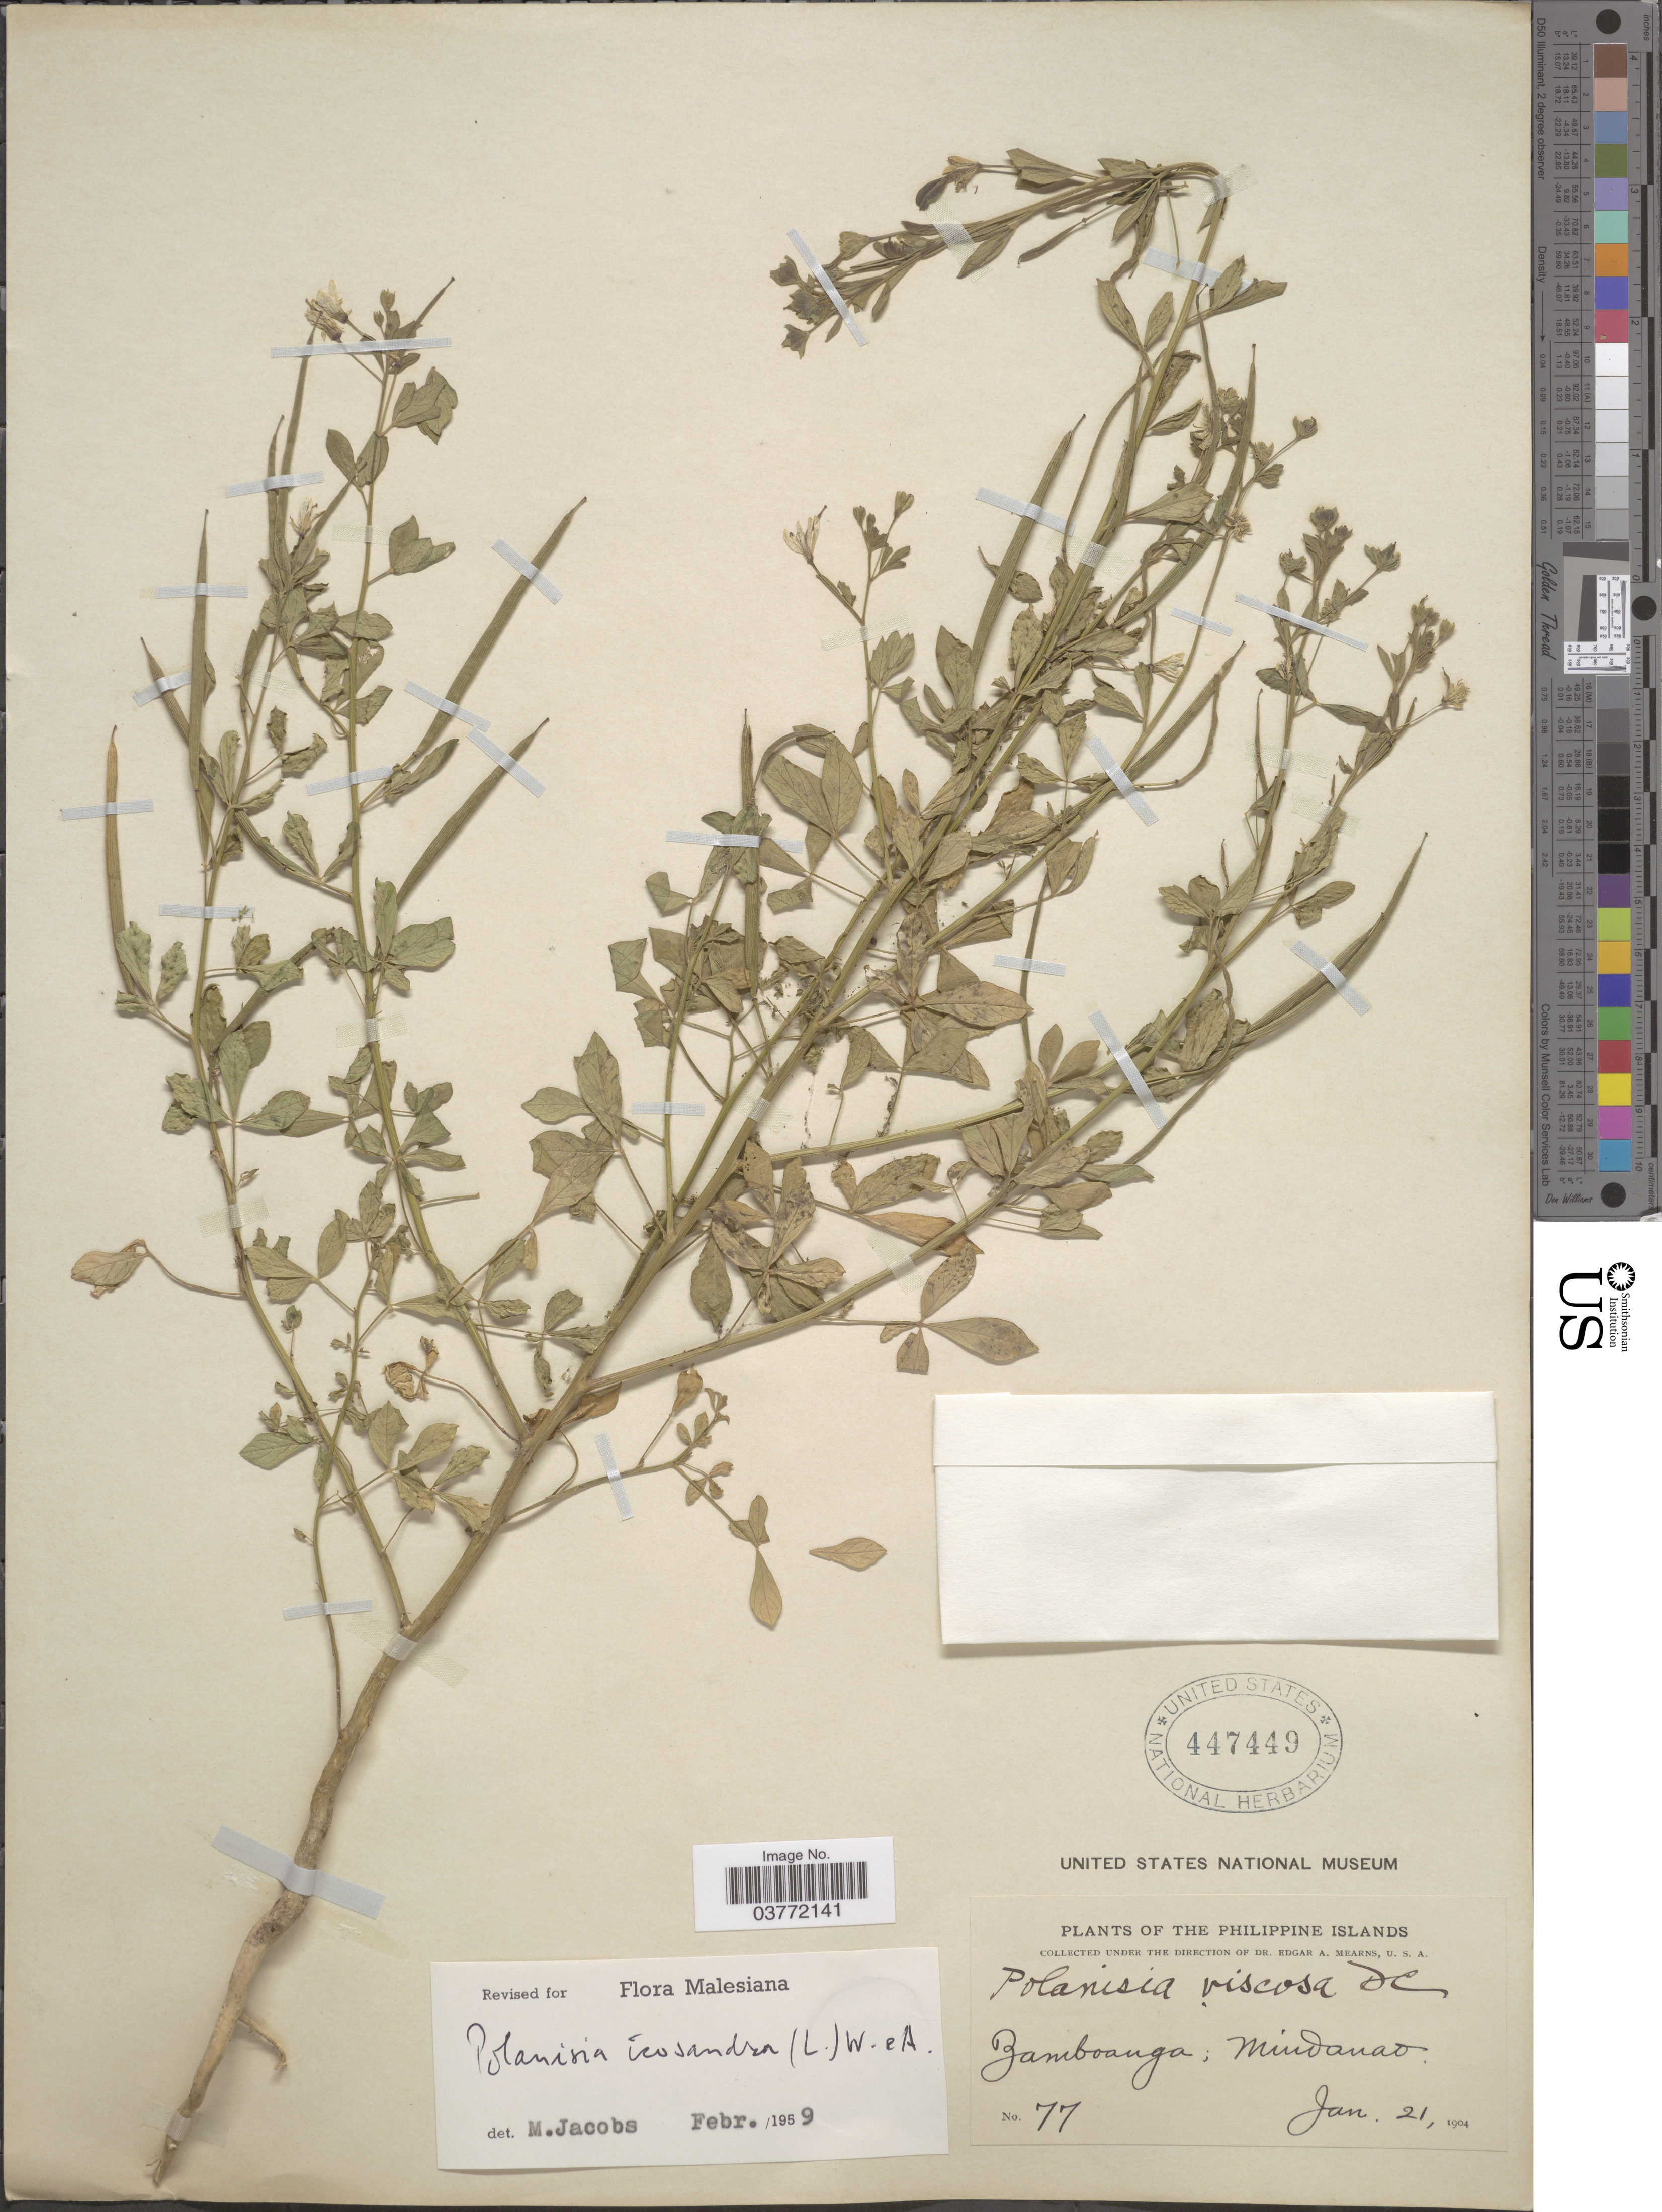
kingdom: Plantae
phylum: Tracheophyta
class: Magnoliopsida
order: Brassicales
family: Cleomaceae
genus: Arivela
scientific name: Arivela viscosa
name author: (L.) Raf.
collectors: E. A. Mearns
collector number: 77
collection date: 1904-01-21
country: Philippines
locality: The Philippines Islands. Zamboanga, Mindanao.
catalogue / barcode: US 447449